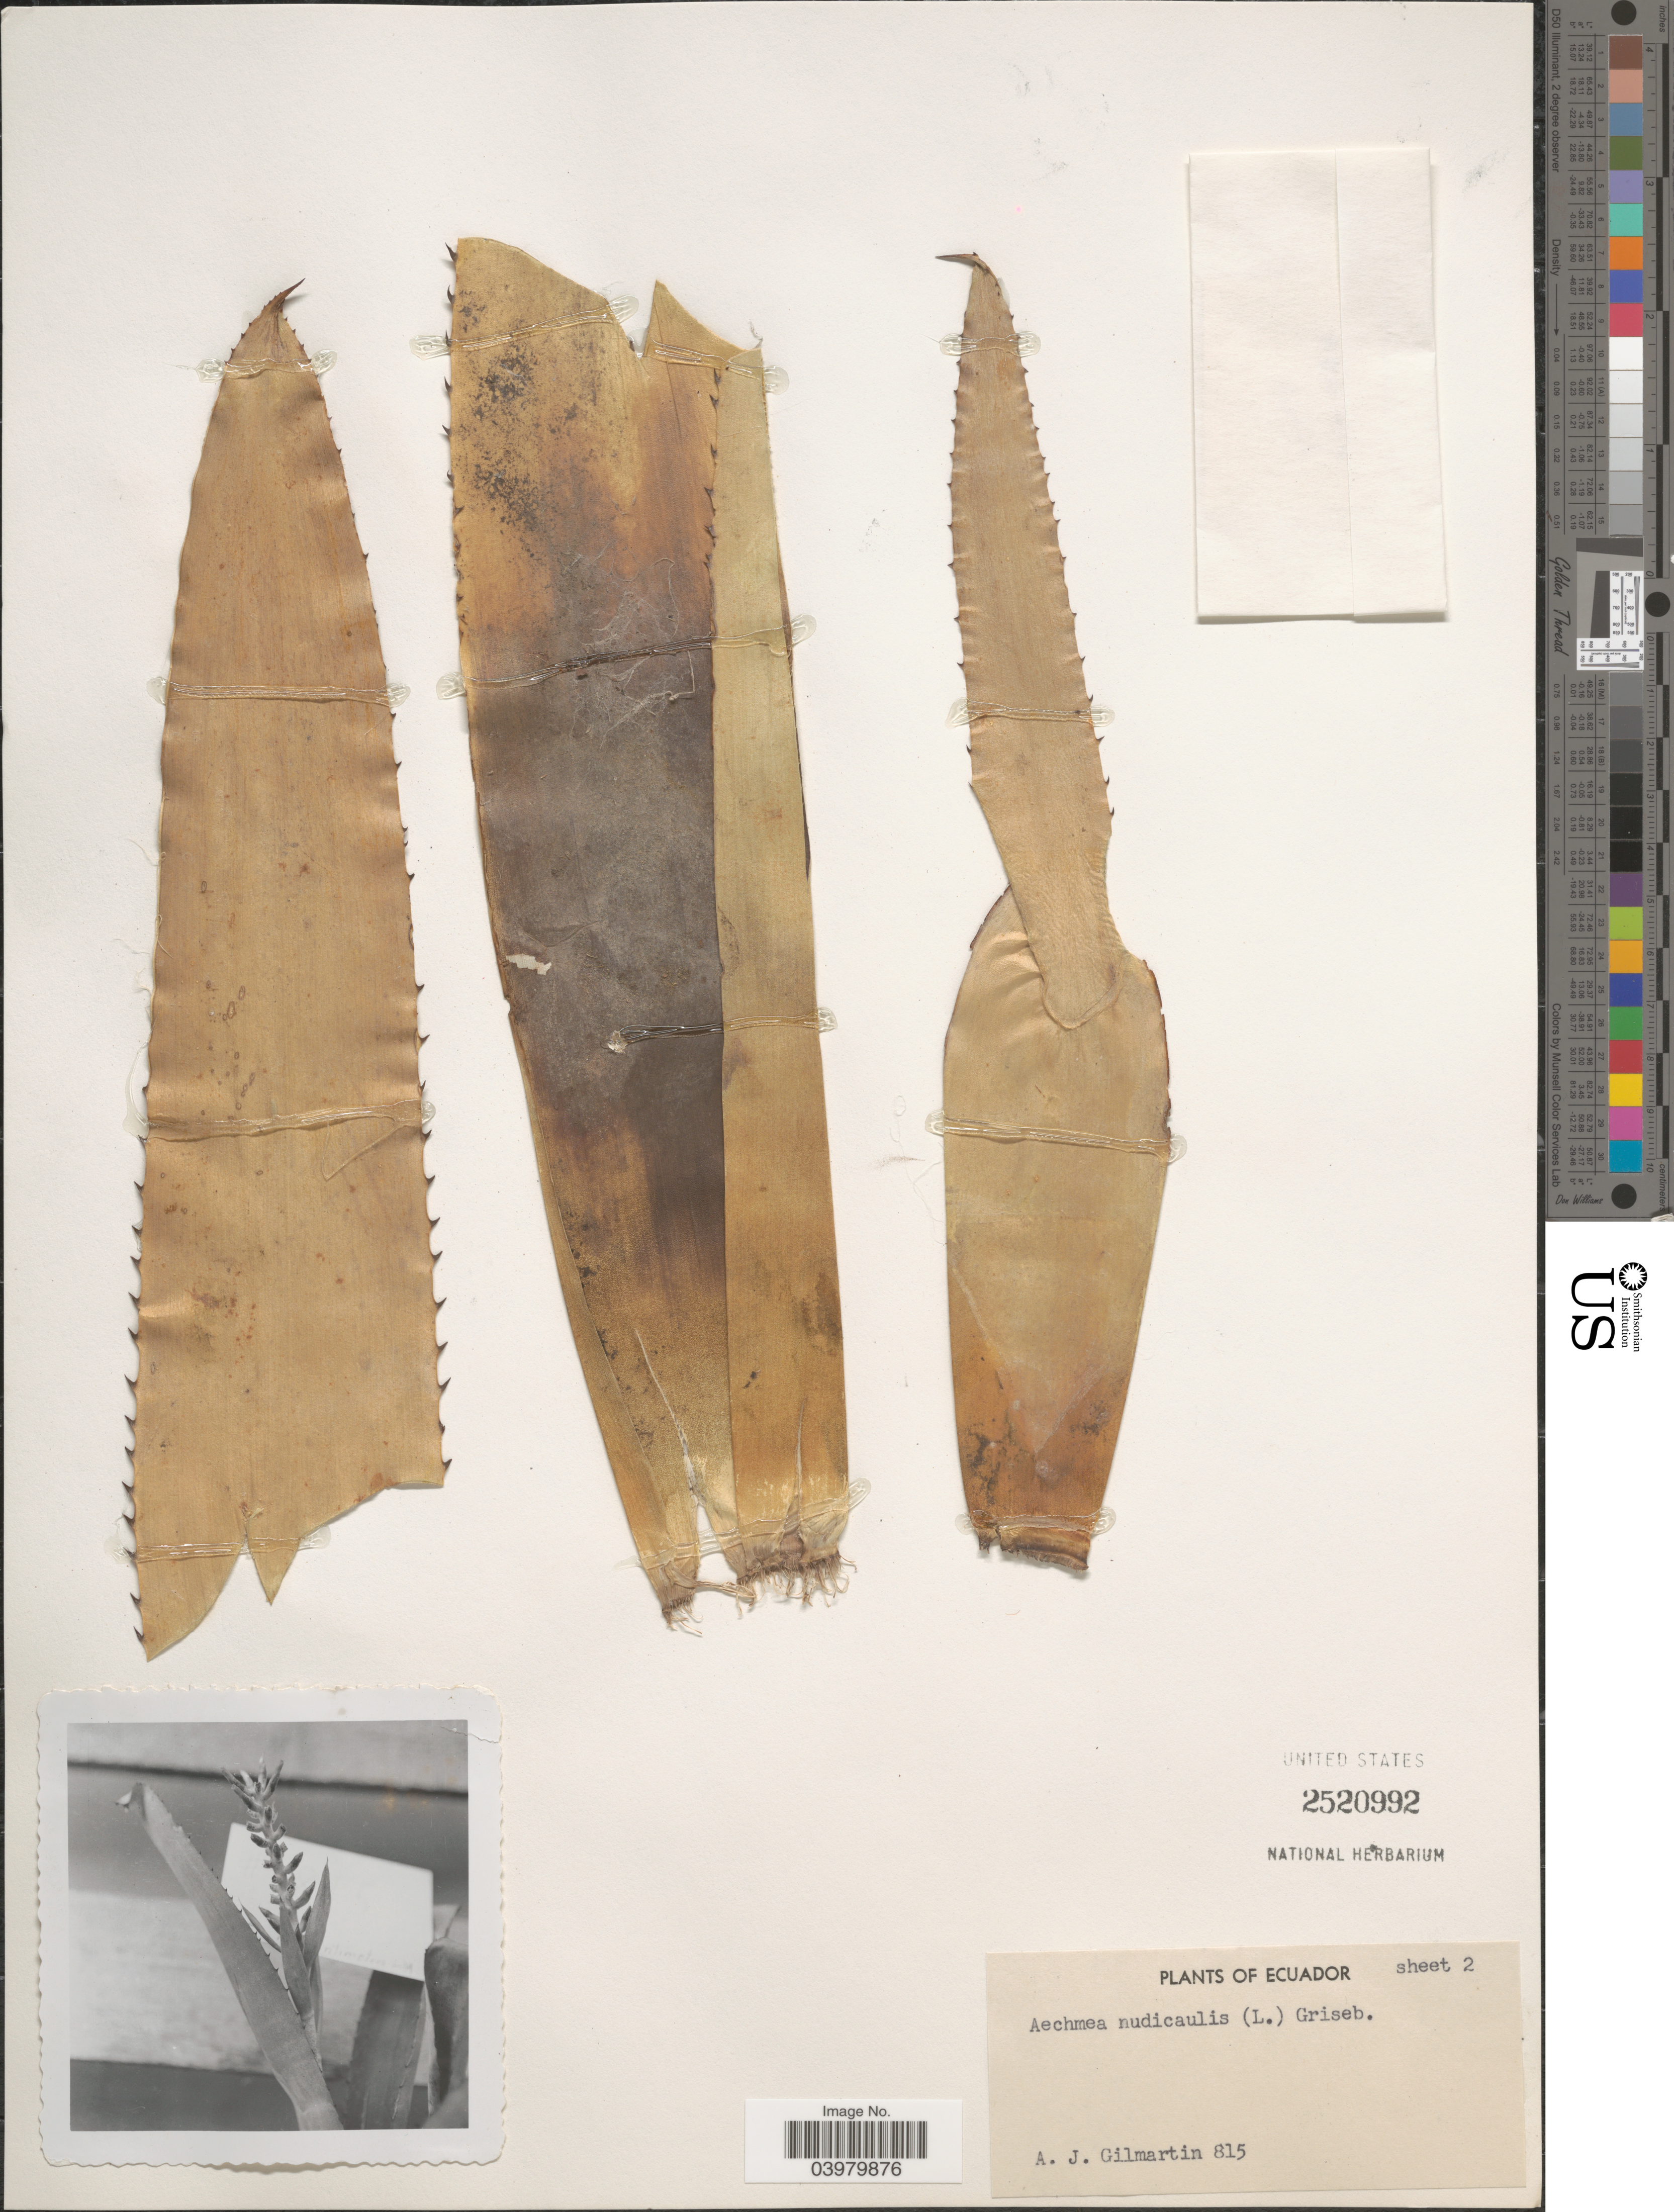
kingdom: Plantae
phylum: Tracheophyta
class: Liliopsida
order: Poales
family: Bromeliaceae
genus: Aechmea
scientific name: Aechmea nudicaulis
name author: (L.) Griseb.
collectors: A. J. Gilmartin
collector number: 815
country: Ecuador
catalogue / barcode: US 2520992